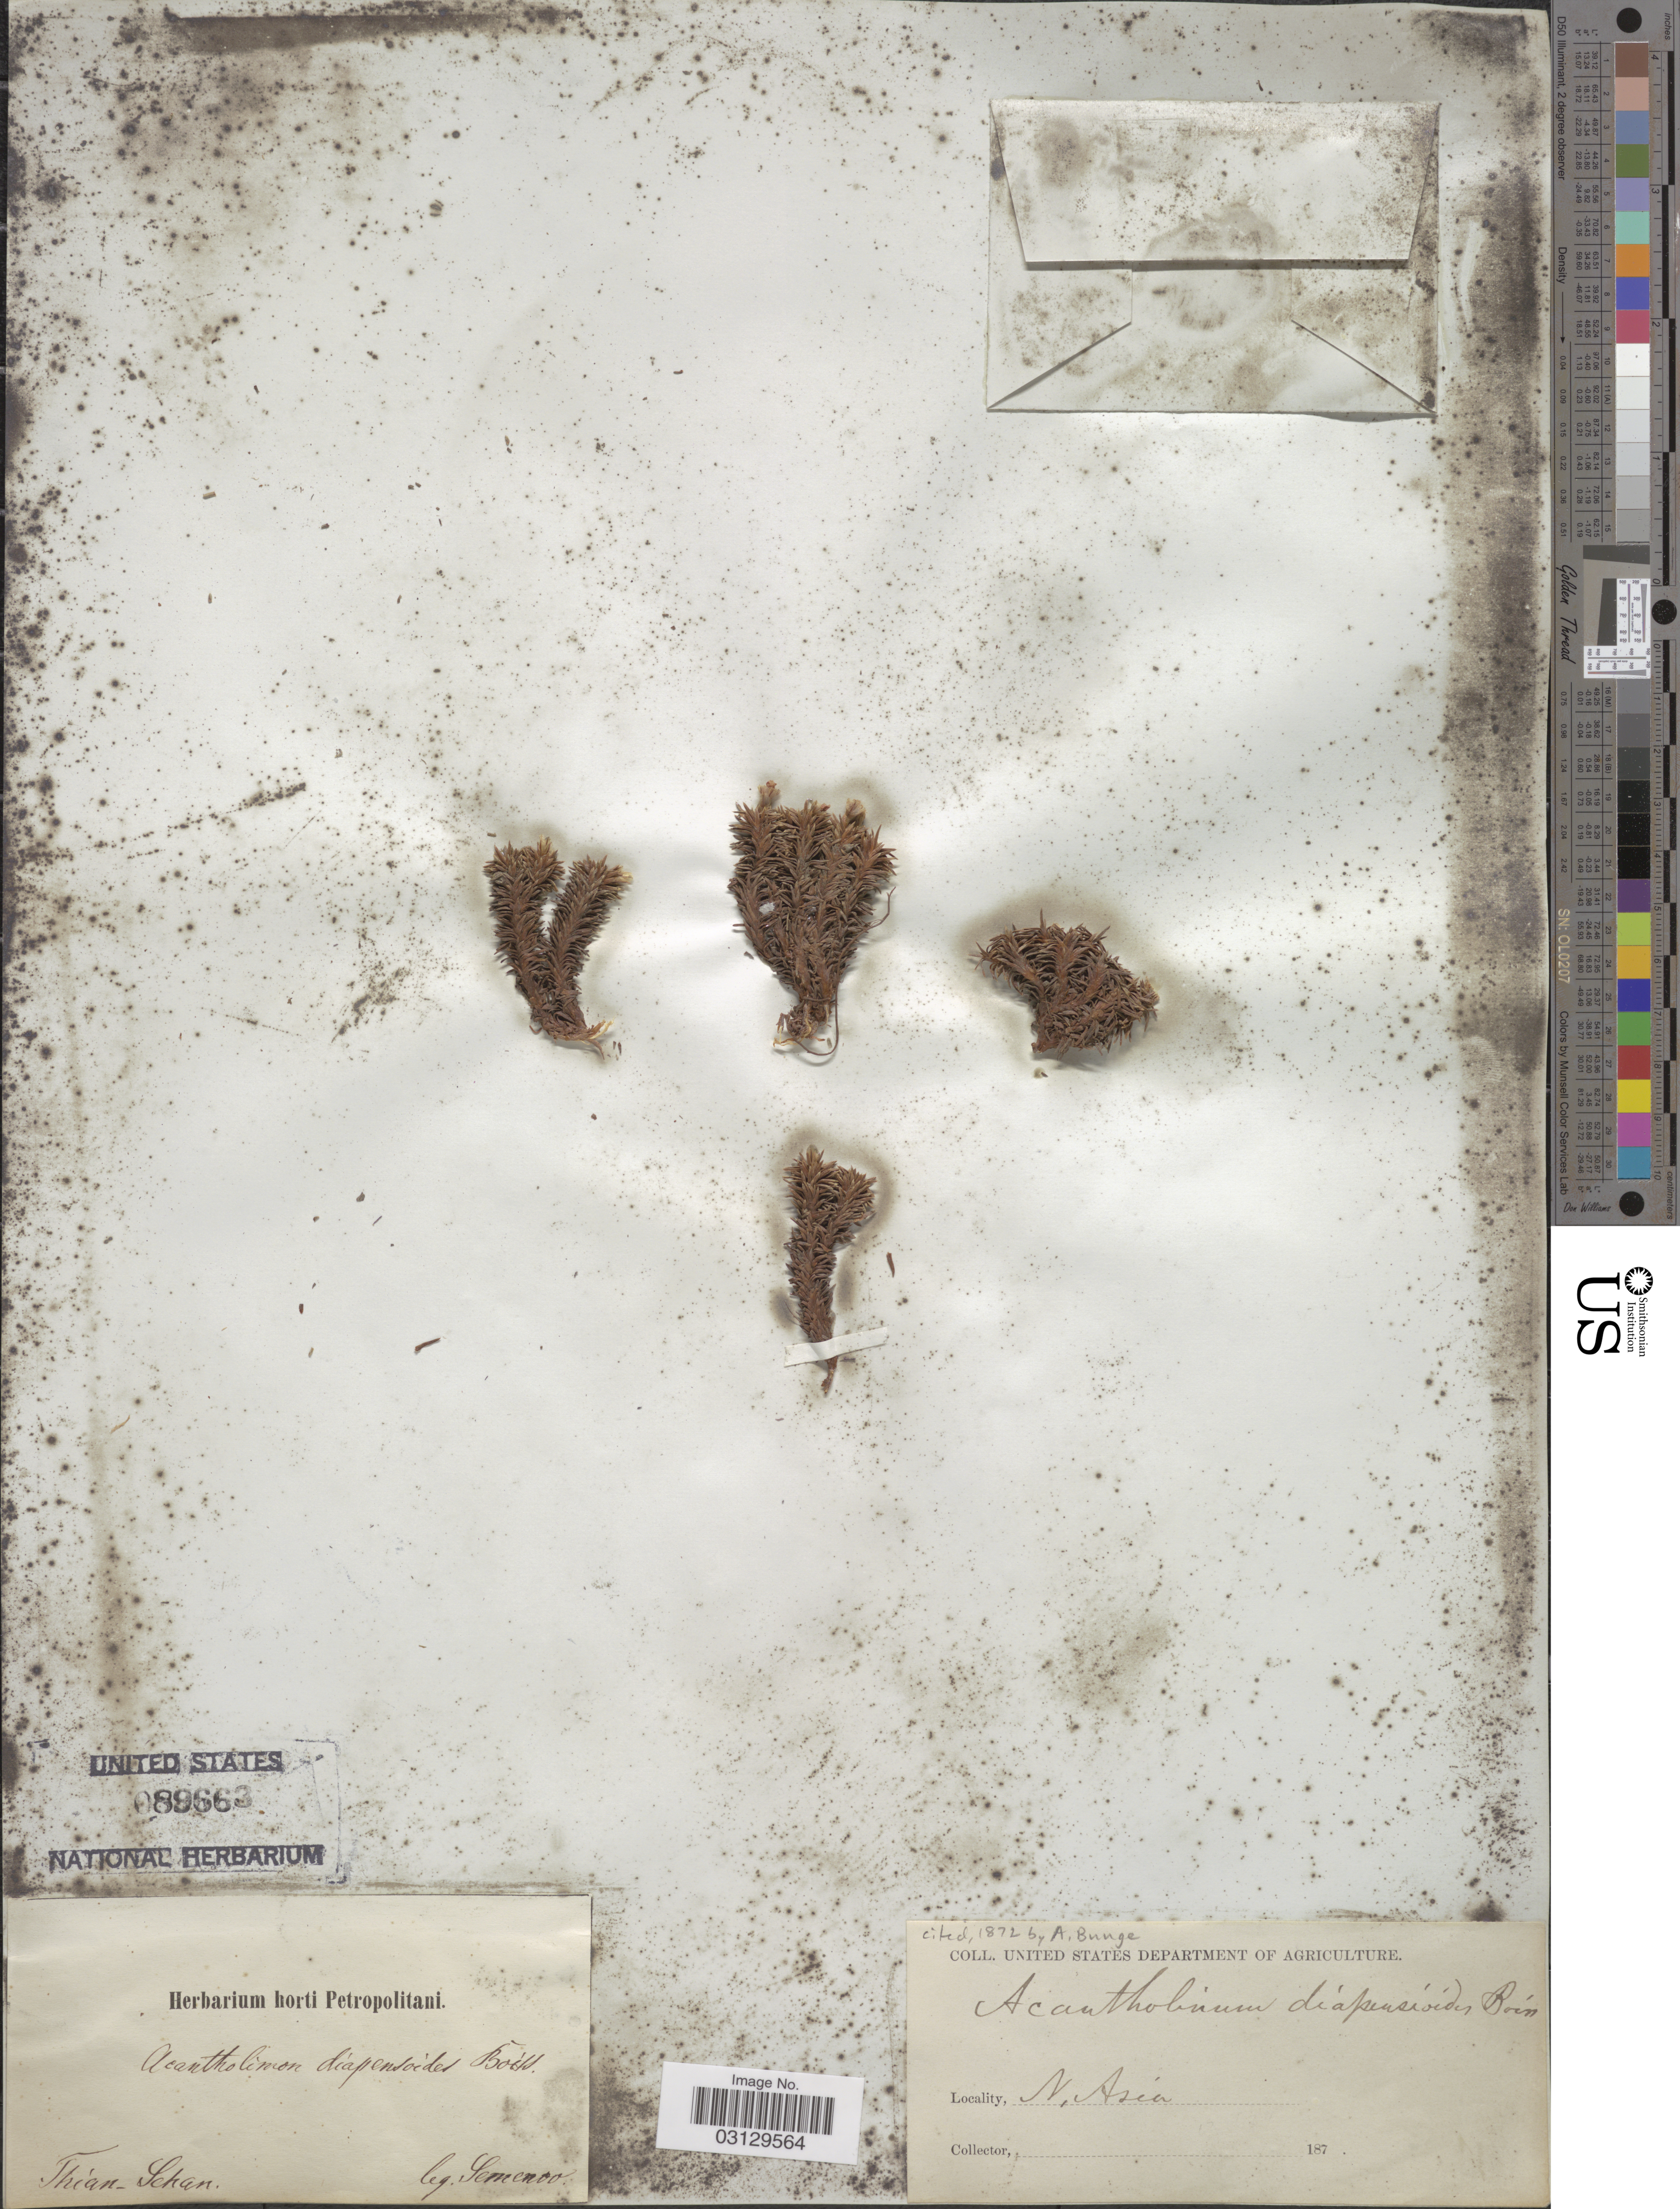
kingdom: Plantae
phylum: Tracheophyta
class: Magnoliopsida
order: Caryophyllales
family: Plumbaginaceae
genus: Acantholimon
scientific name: Acantholimon diapensioides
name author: Boiss.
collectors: -- Semenov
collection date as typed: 187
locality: M. Asia. Thian-Schan.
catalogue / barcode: US 89663